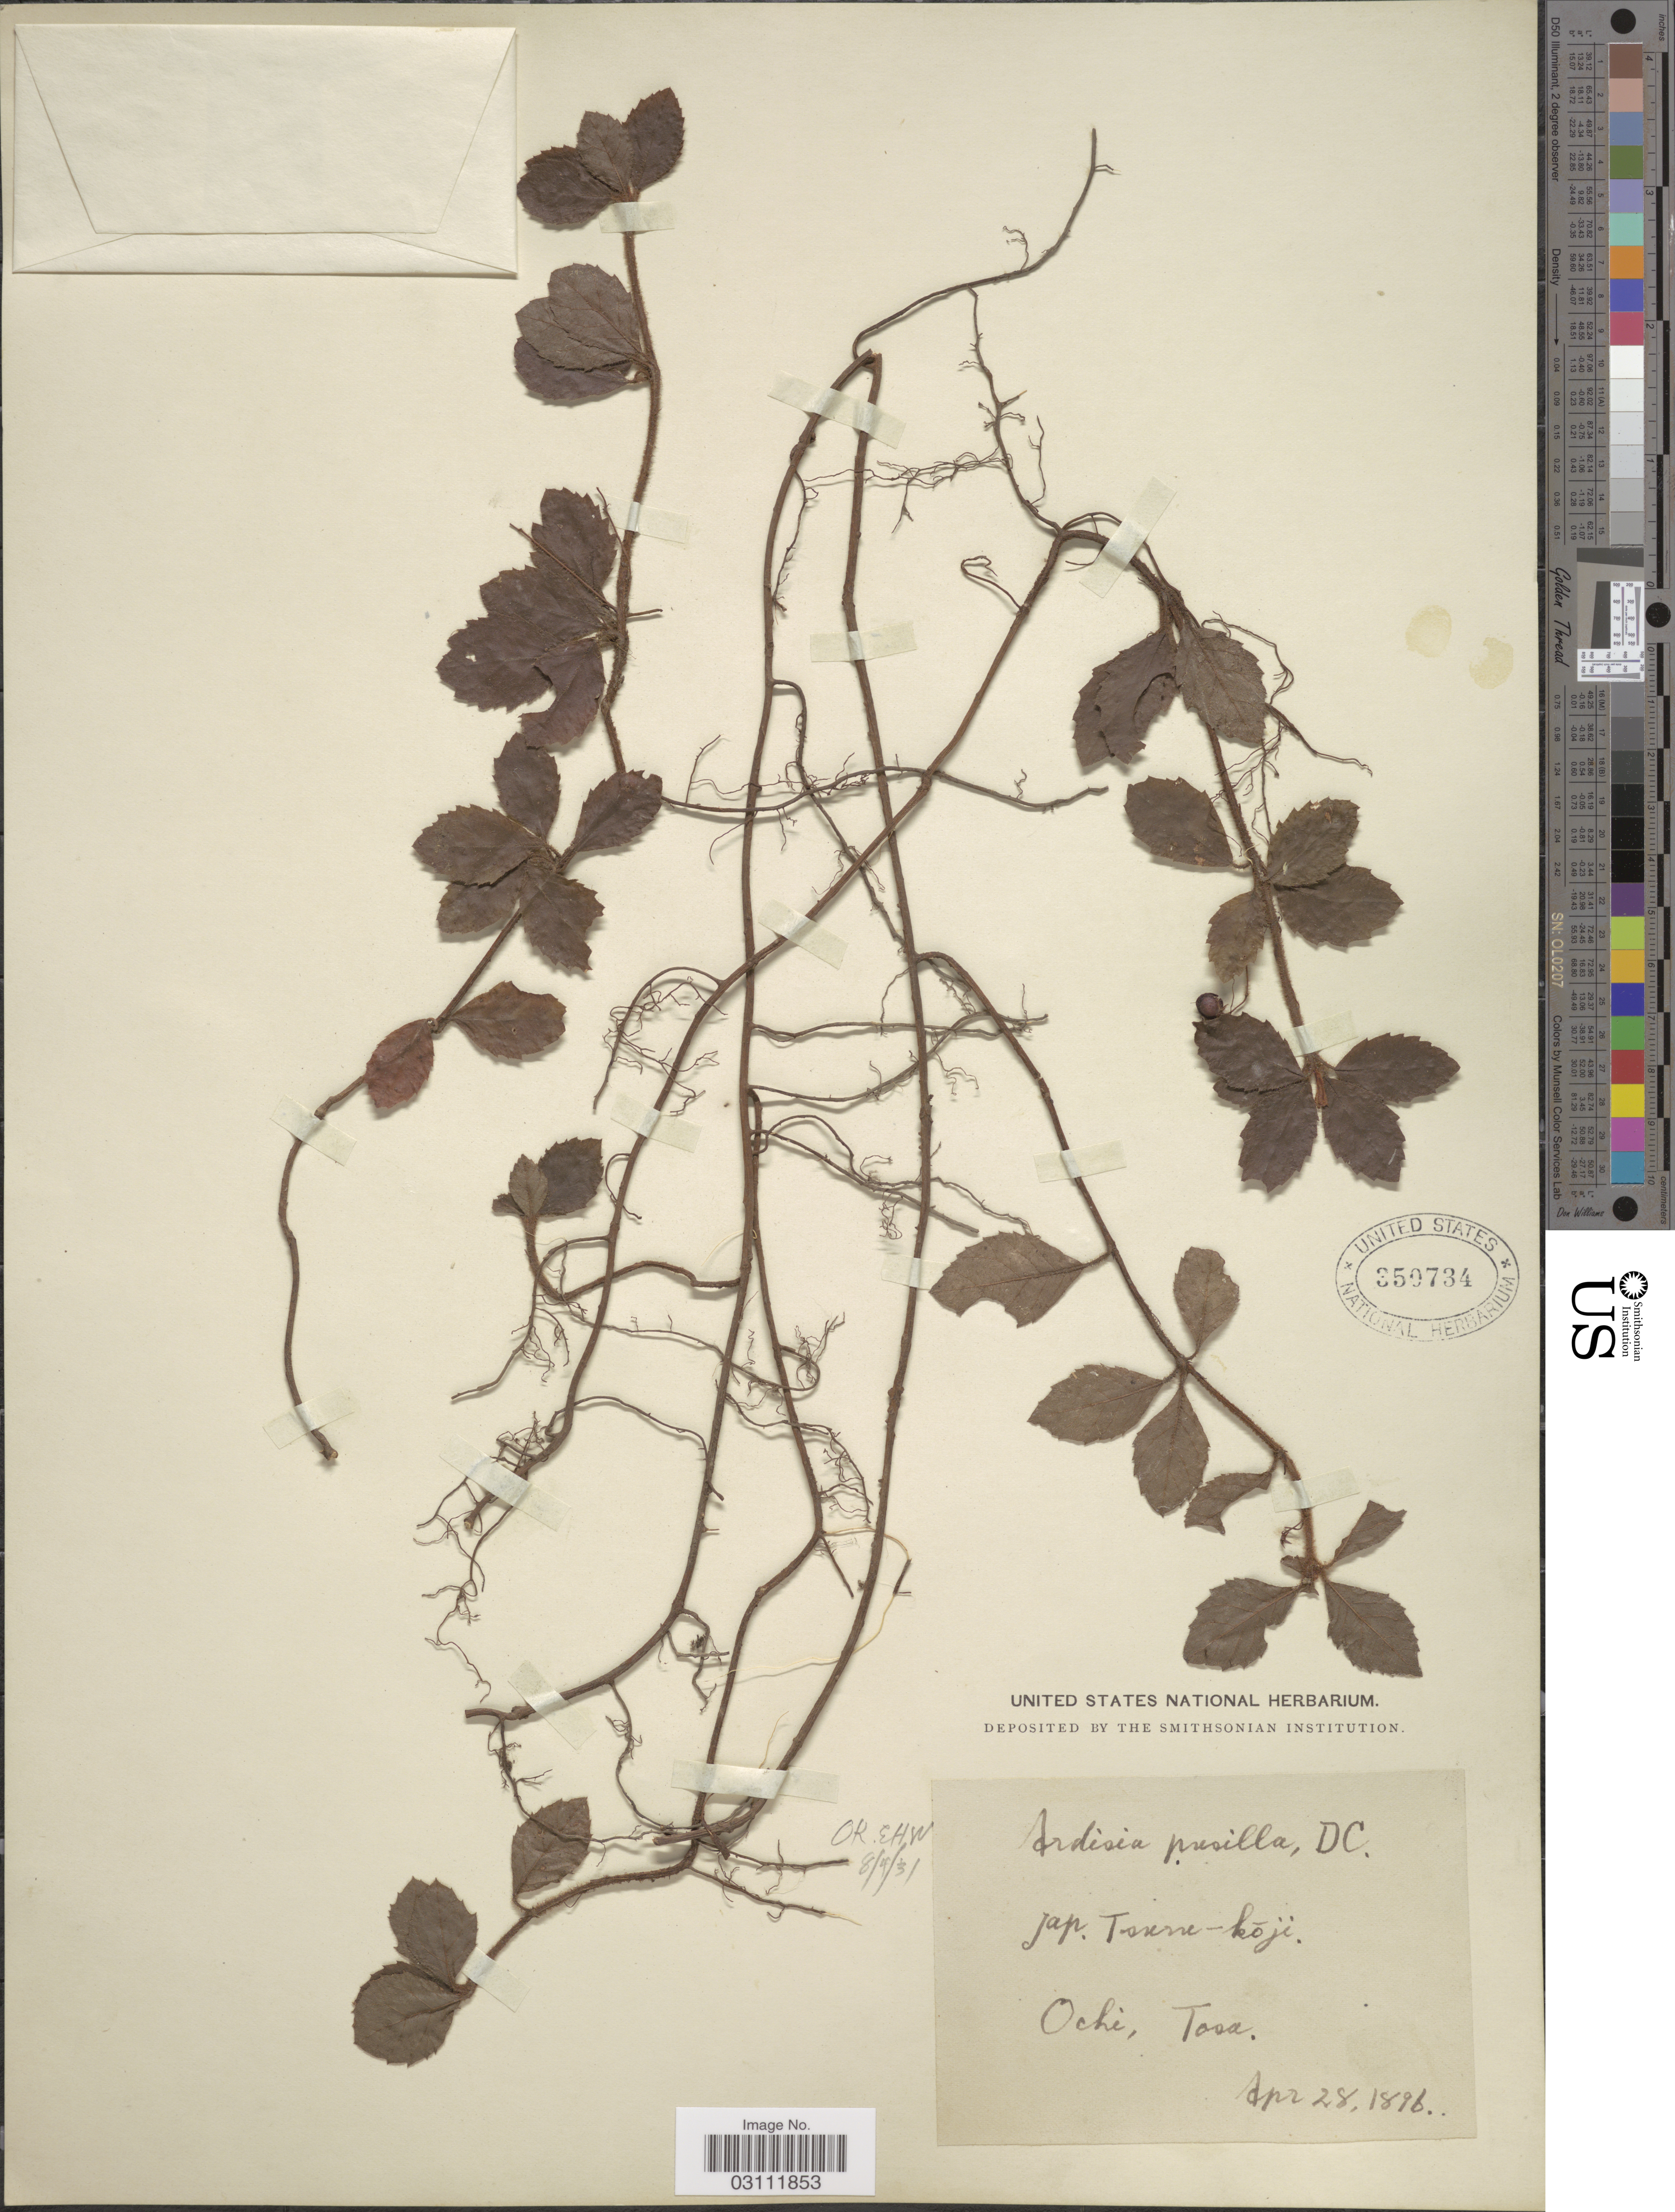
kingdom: Plantae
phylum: Tracheophyta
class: Magnoliopsida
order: Ericales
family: Primulaceae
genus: Ardisia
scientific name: Ardisia pusilla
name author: A. DC.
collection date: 1896-04-28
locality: Ochi, Tosa.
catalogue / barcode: US 350734